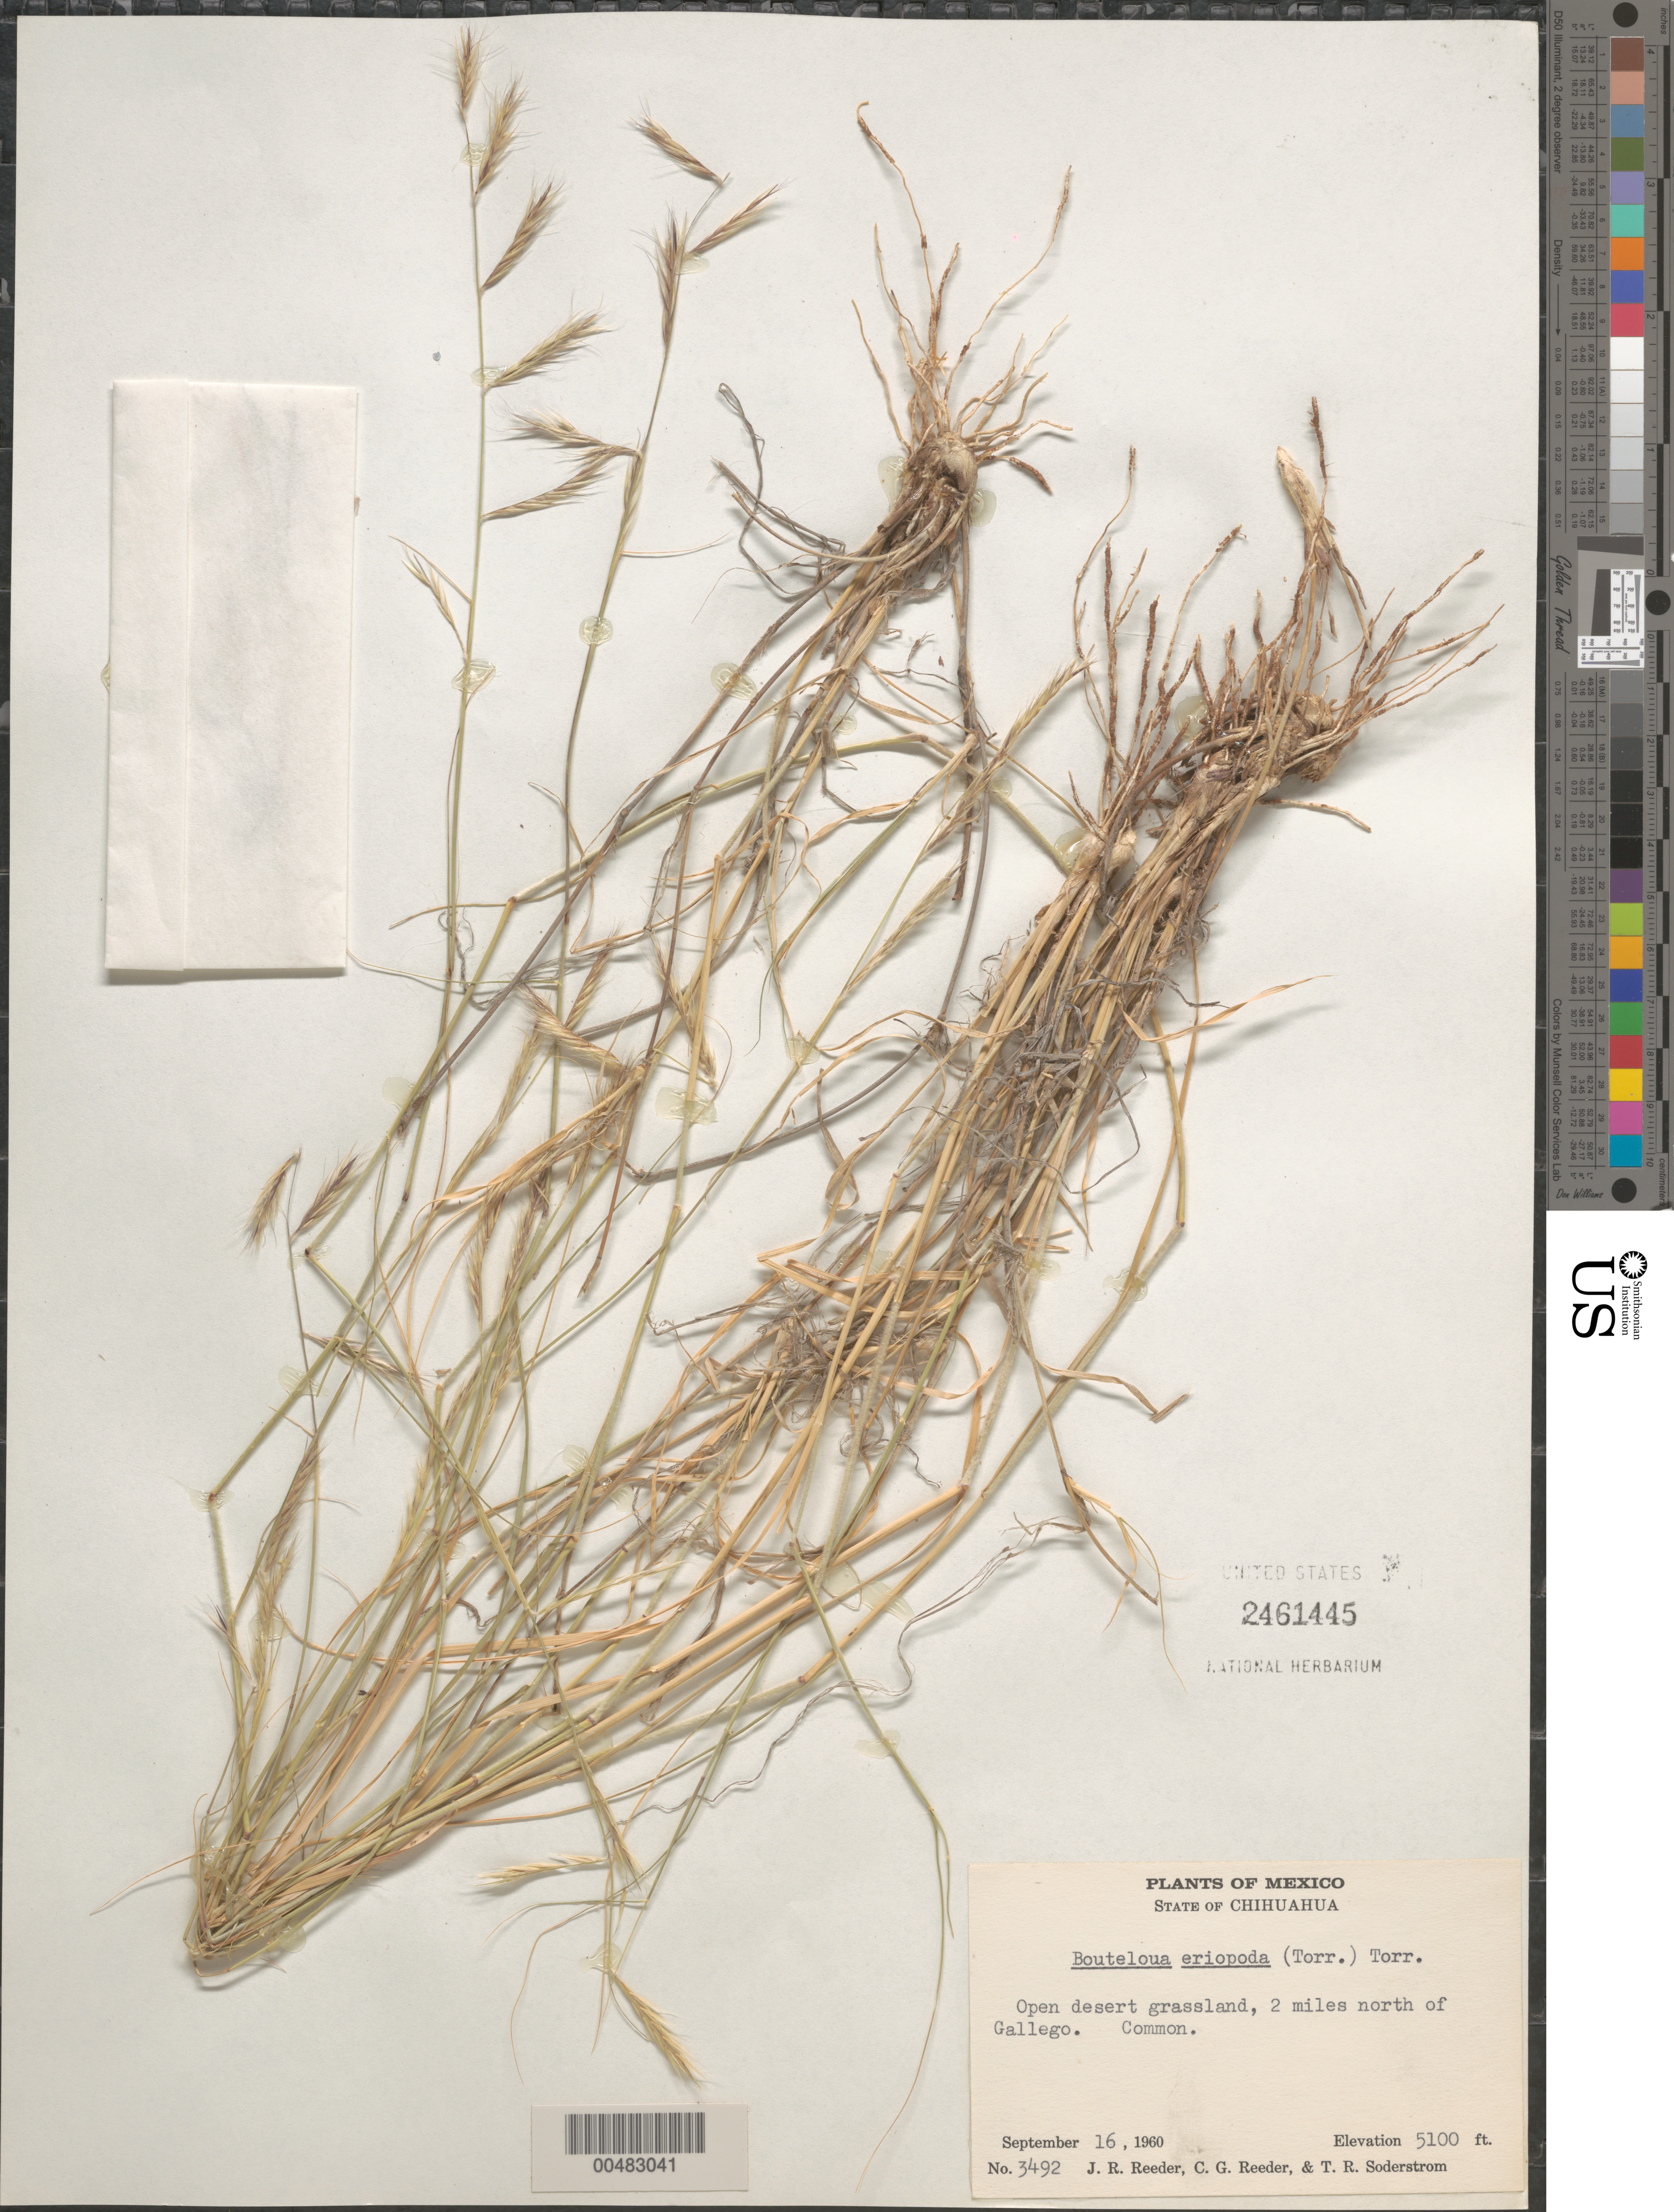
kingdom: Plantae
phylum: Tracheophyta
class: Liliopsida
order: Poales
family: Poaceae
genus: Bouteloua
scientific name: Bouteloua eriopoda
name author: (Torr.) Torr.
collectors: J. R. Reeder, C. G. Reeder & T. R. Soderstrom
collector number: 3492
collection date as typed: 16 Sep 1960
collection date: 1960-09-16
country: Mexico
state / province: Chihuahua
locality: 2 mi N of Gallego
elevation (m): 1554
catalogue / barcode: US 2461445